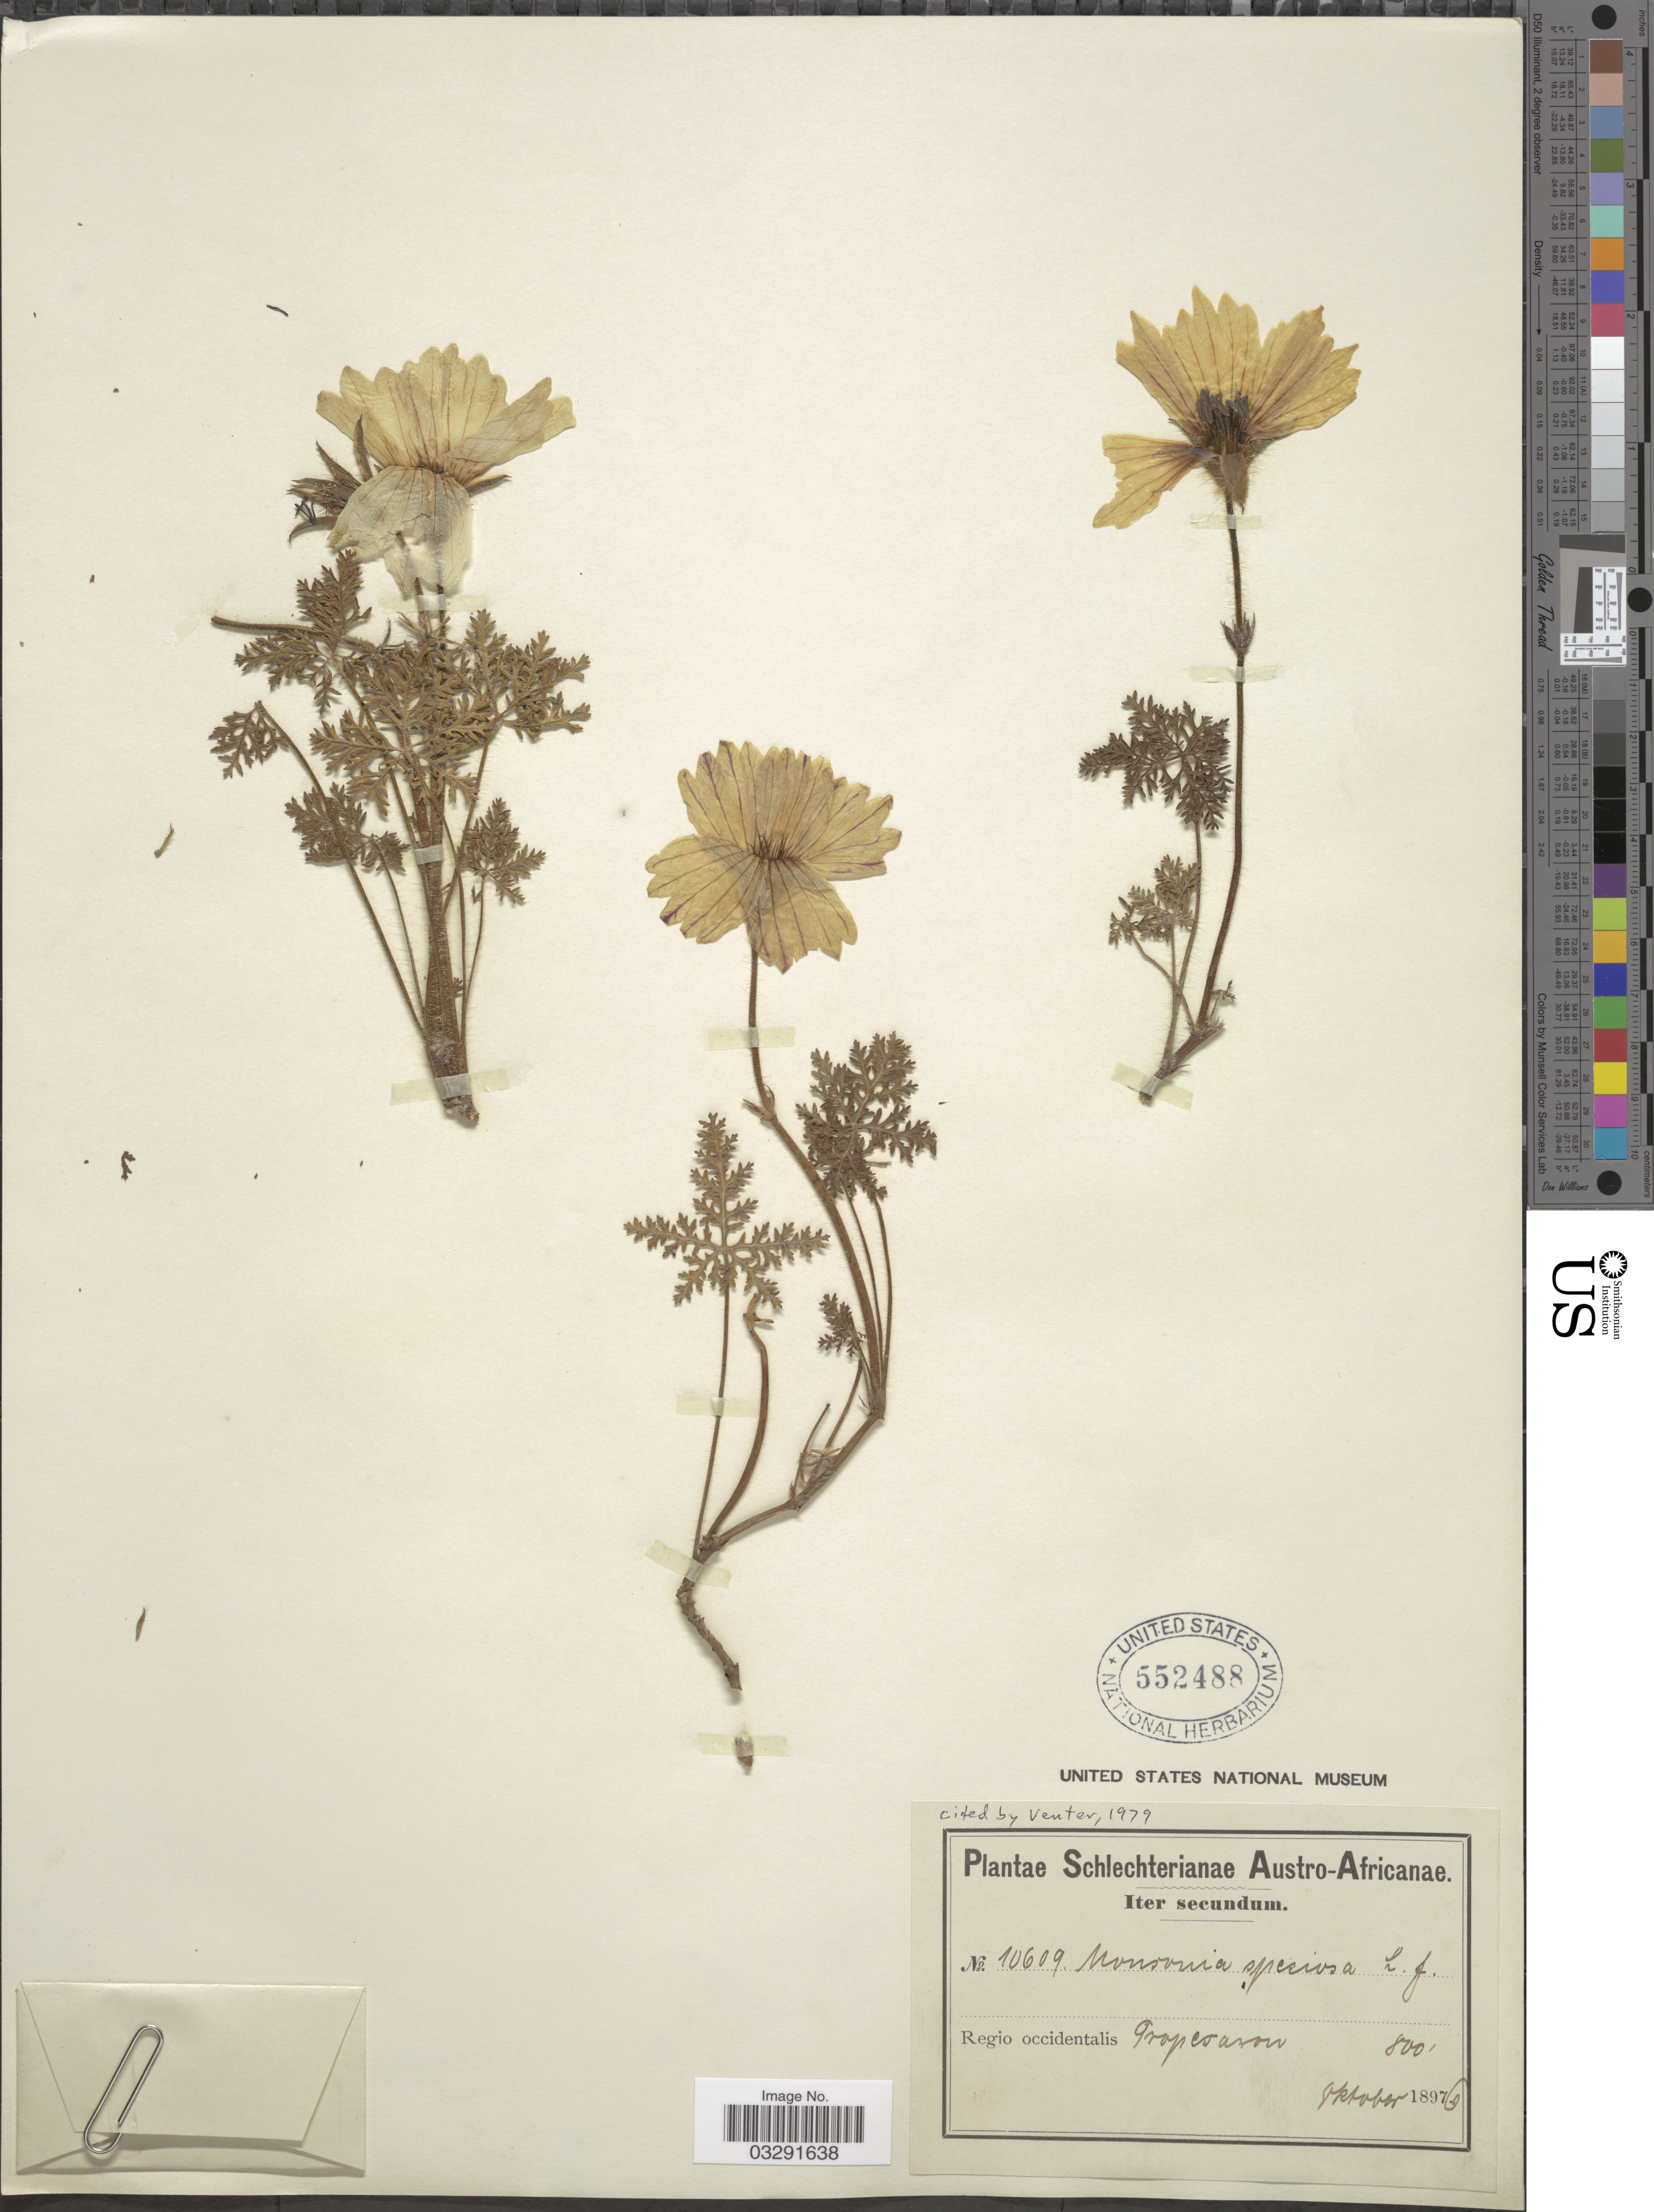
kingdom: Plantae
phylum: Tracheophyta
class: Magnoliopsida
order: Geraniales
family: Geraniaceae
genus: Monsonia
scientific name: Monsonia speciosa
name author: L.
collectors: Schlechter, --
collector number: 10609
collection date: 1896-10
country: South Africa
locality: Autsro-Africanae. Regio occidentalis Propesaxon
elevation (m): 244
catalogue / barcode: US 552488